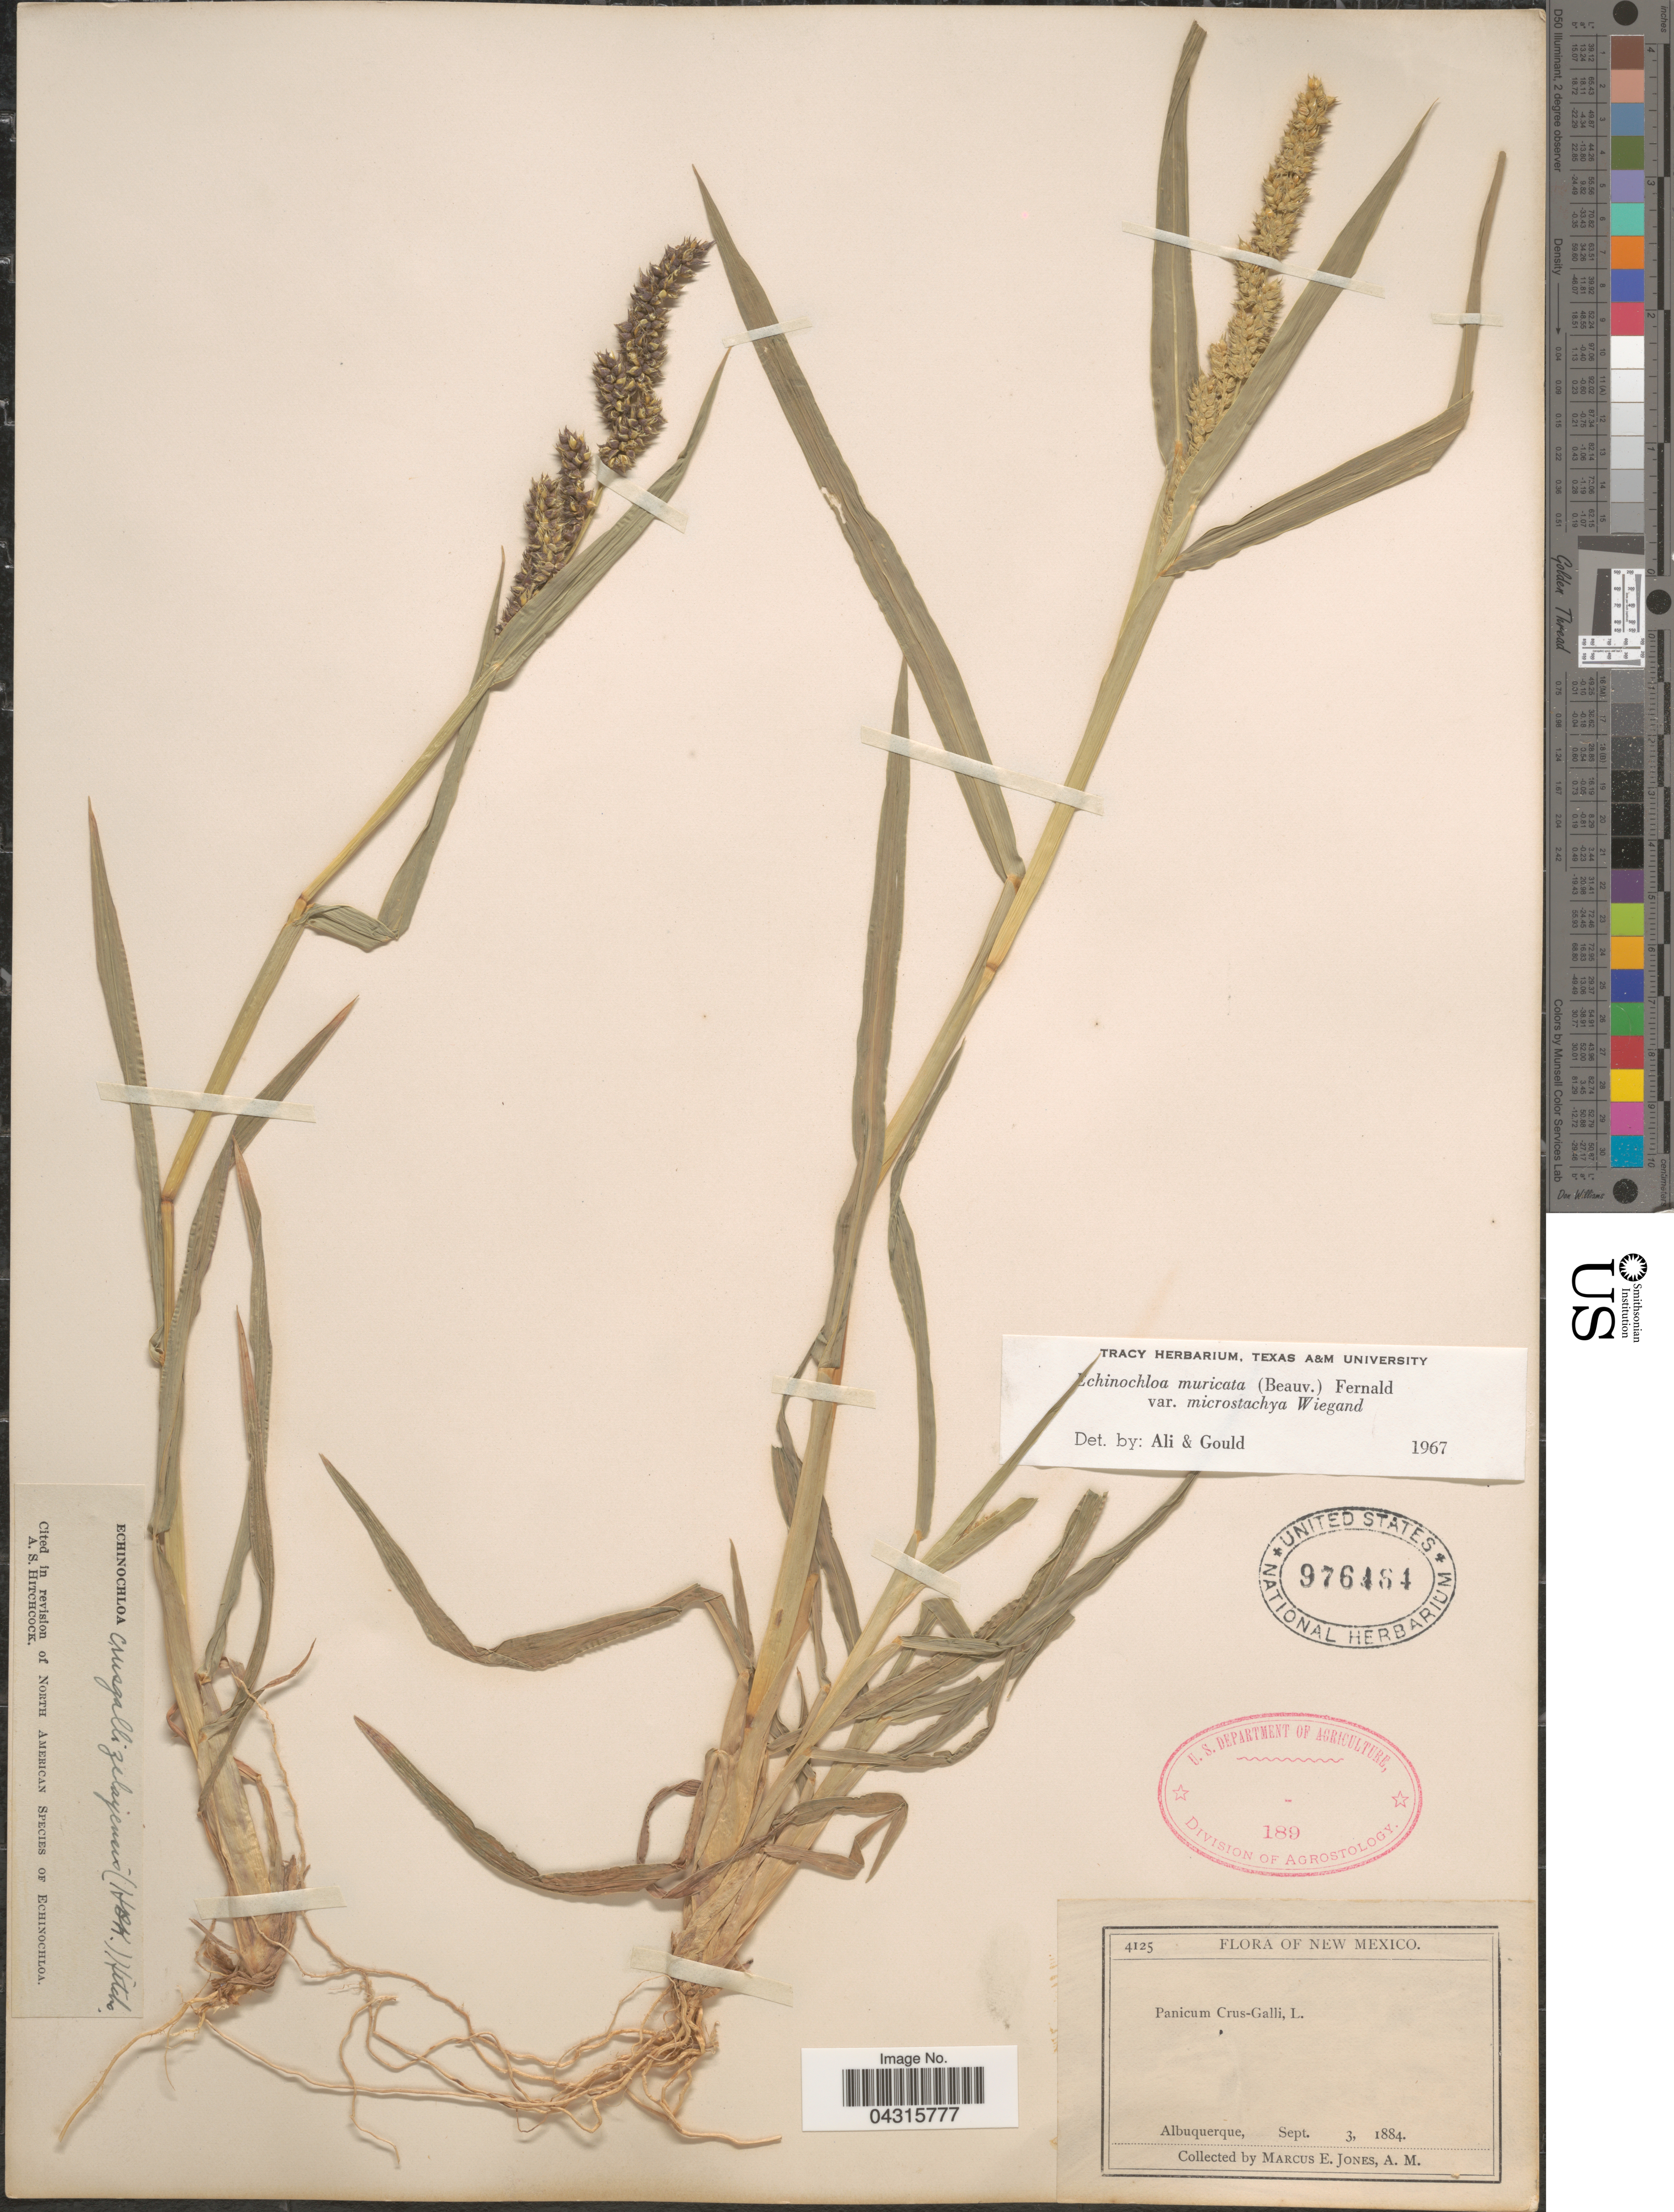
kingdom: Plantae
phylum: Tracheophyta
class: Liliopsida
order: Poales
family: Poaceae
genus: Echinochloa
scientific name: Echinochloa muricata var. microstachya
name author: Wiegand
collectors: M. E. Jones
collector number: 4125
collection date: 1884-09-03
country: United States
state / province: New Mexico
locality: Albuquerque.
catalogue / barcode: US 976464